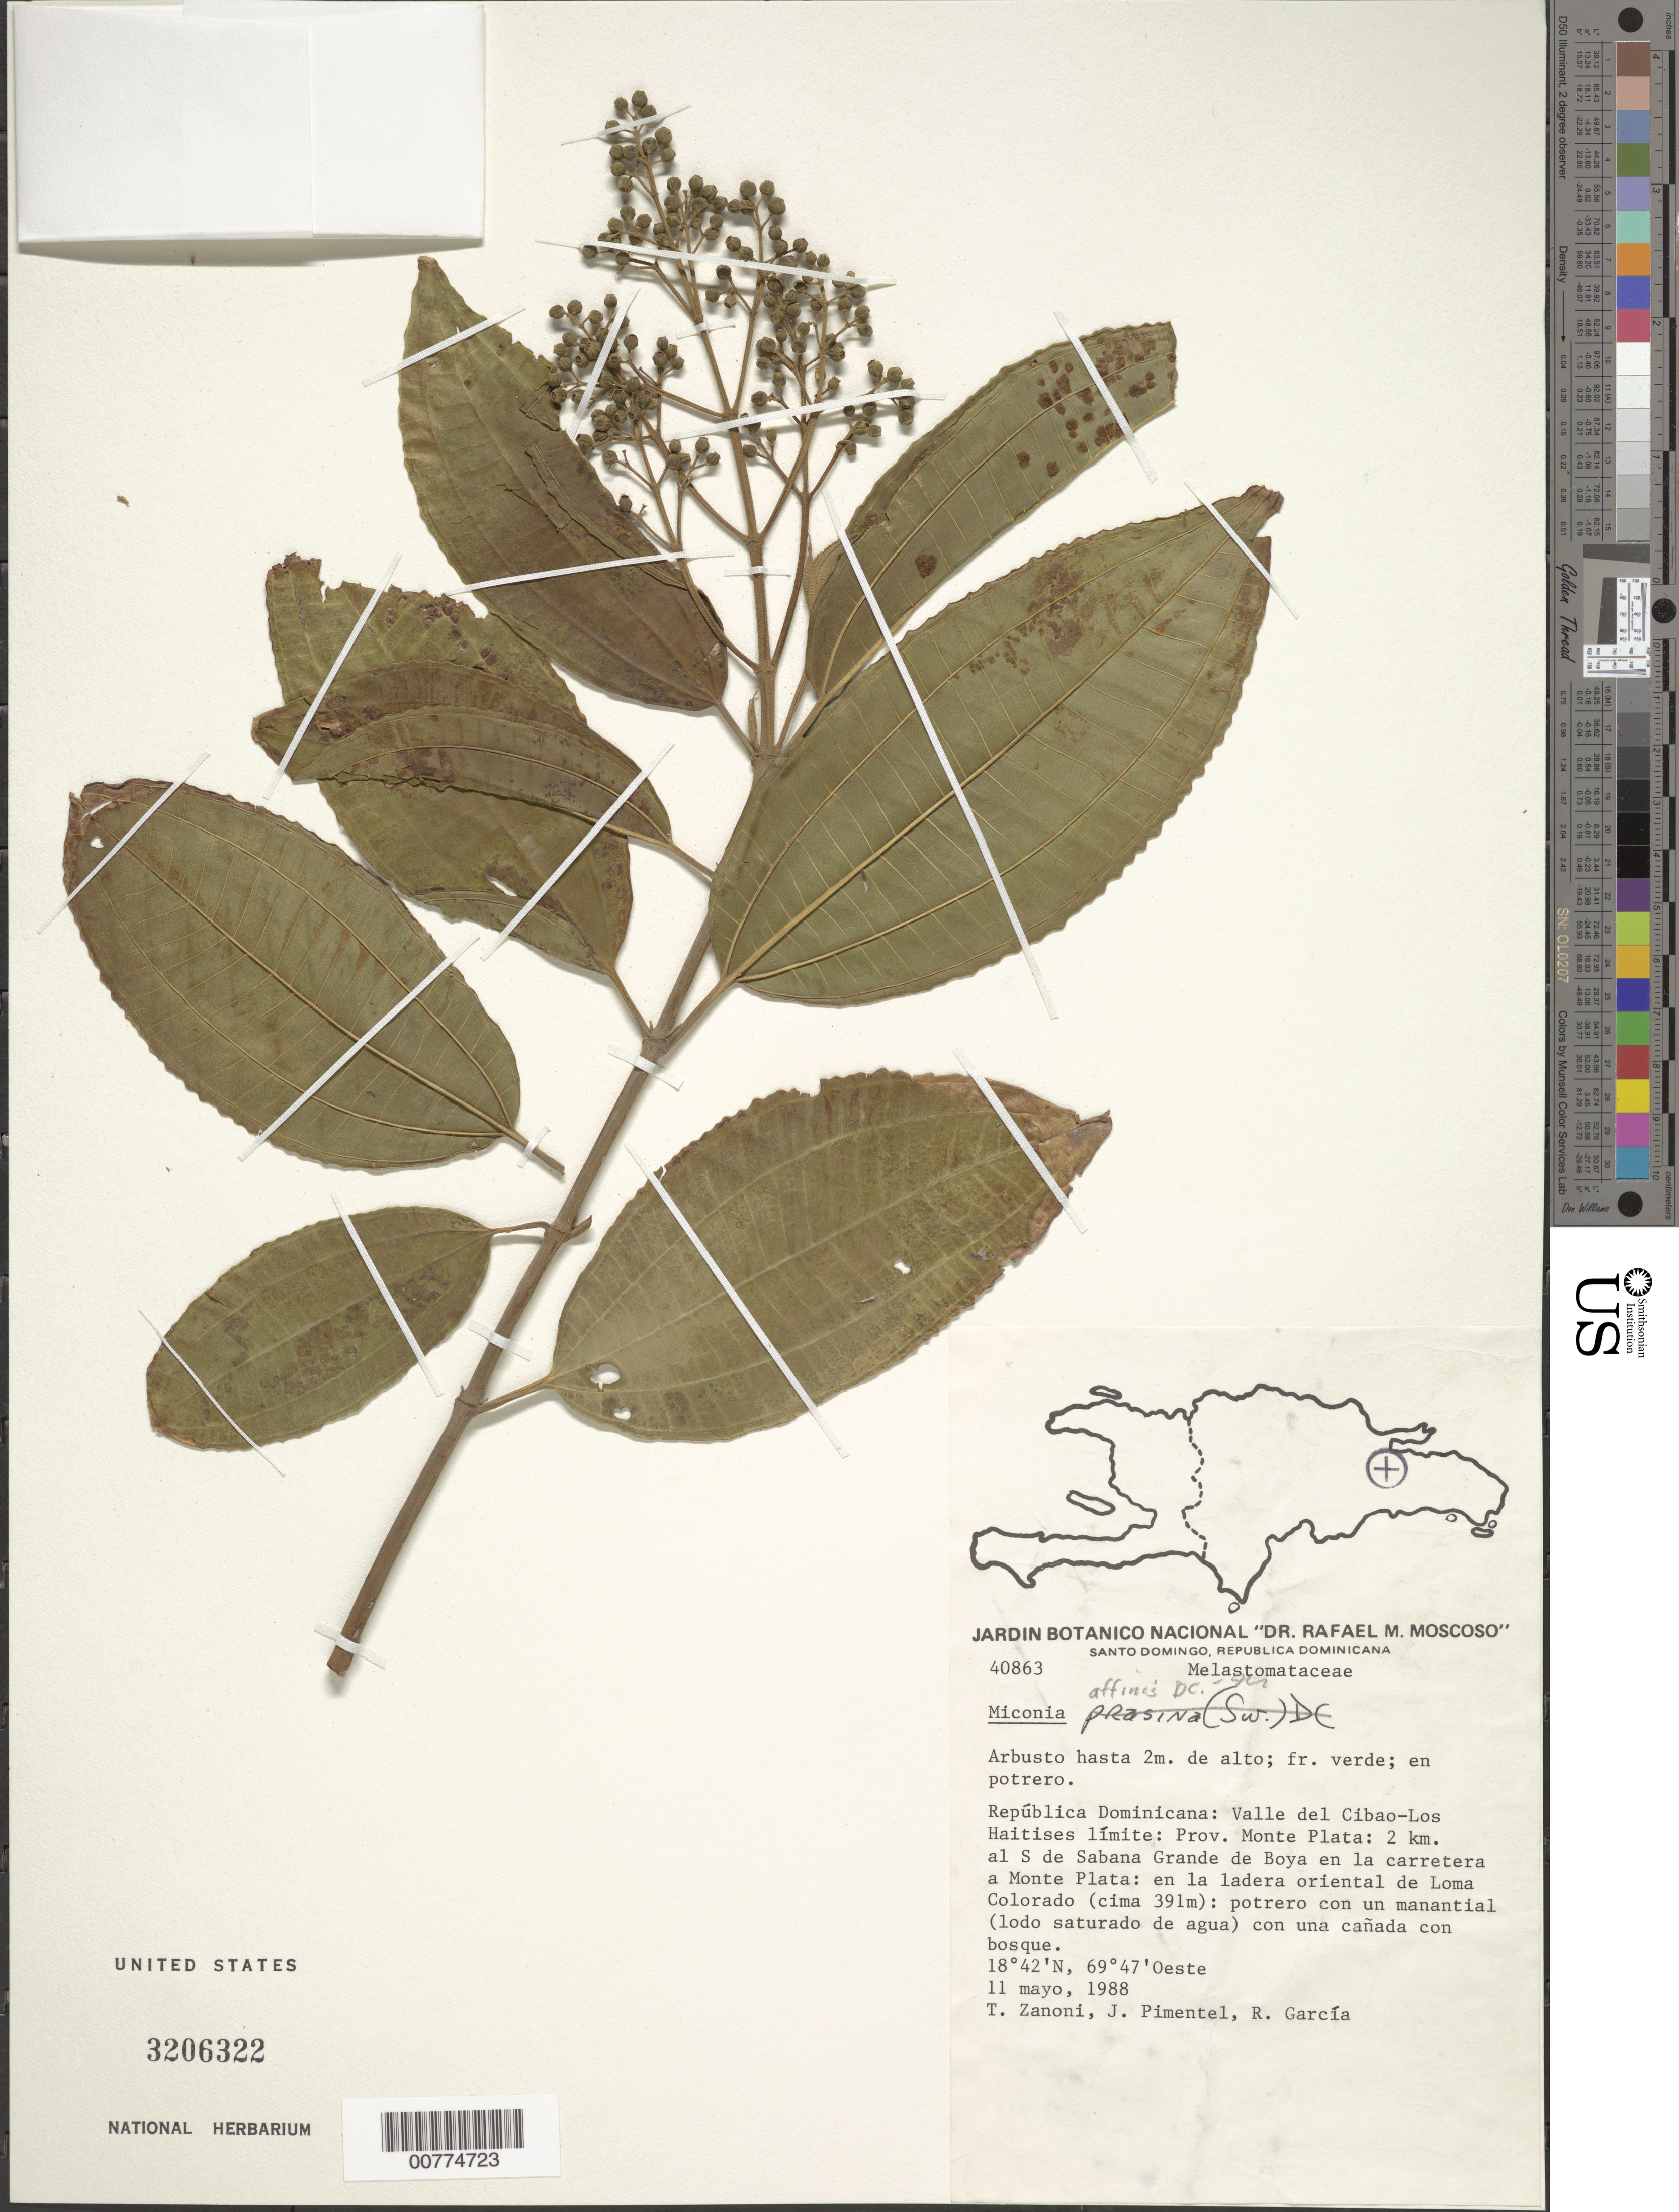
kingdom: Plantae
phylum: Tracheophyta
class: Magnoliopsida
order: Myrtales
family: Melastomataceae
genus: Miconia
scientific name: Miconia affinis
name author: DC.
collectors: T. A. Zanoni, J. Pimentel & R. G. García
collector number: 40863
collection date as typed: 11 May 1988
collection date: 1988-05-11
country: Dominican Republic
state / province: Monte Plata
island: Hispaniola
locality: Valle del Cibao-Los Haitises limit, 2 km S of Sabana Grande de Boya in the Monte Plata road, in the oriental hillside of Loma Colorado (top 391m).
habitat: Stable with spring (damp mud) with a glen with forest.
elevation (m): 391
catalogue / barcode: US 3206322